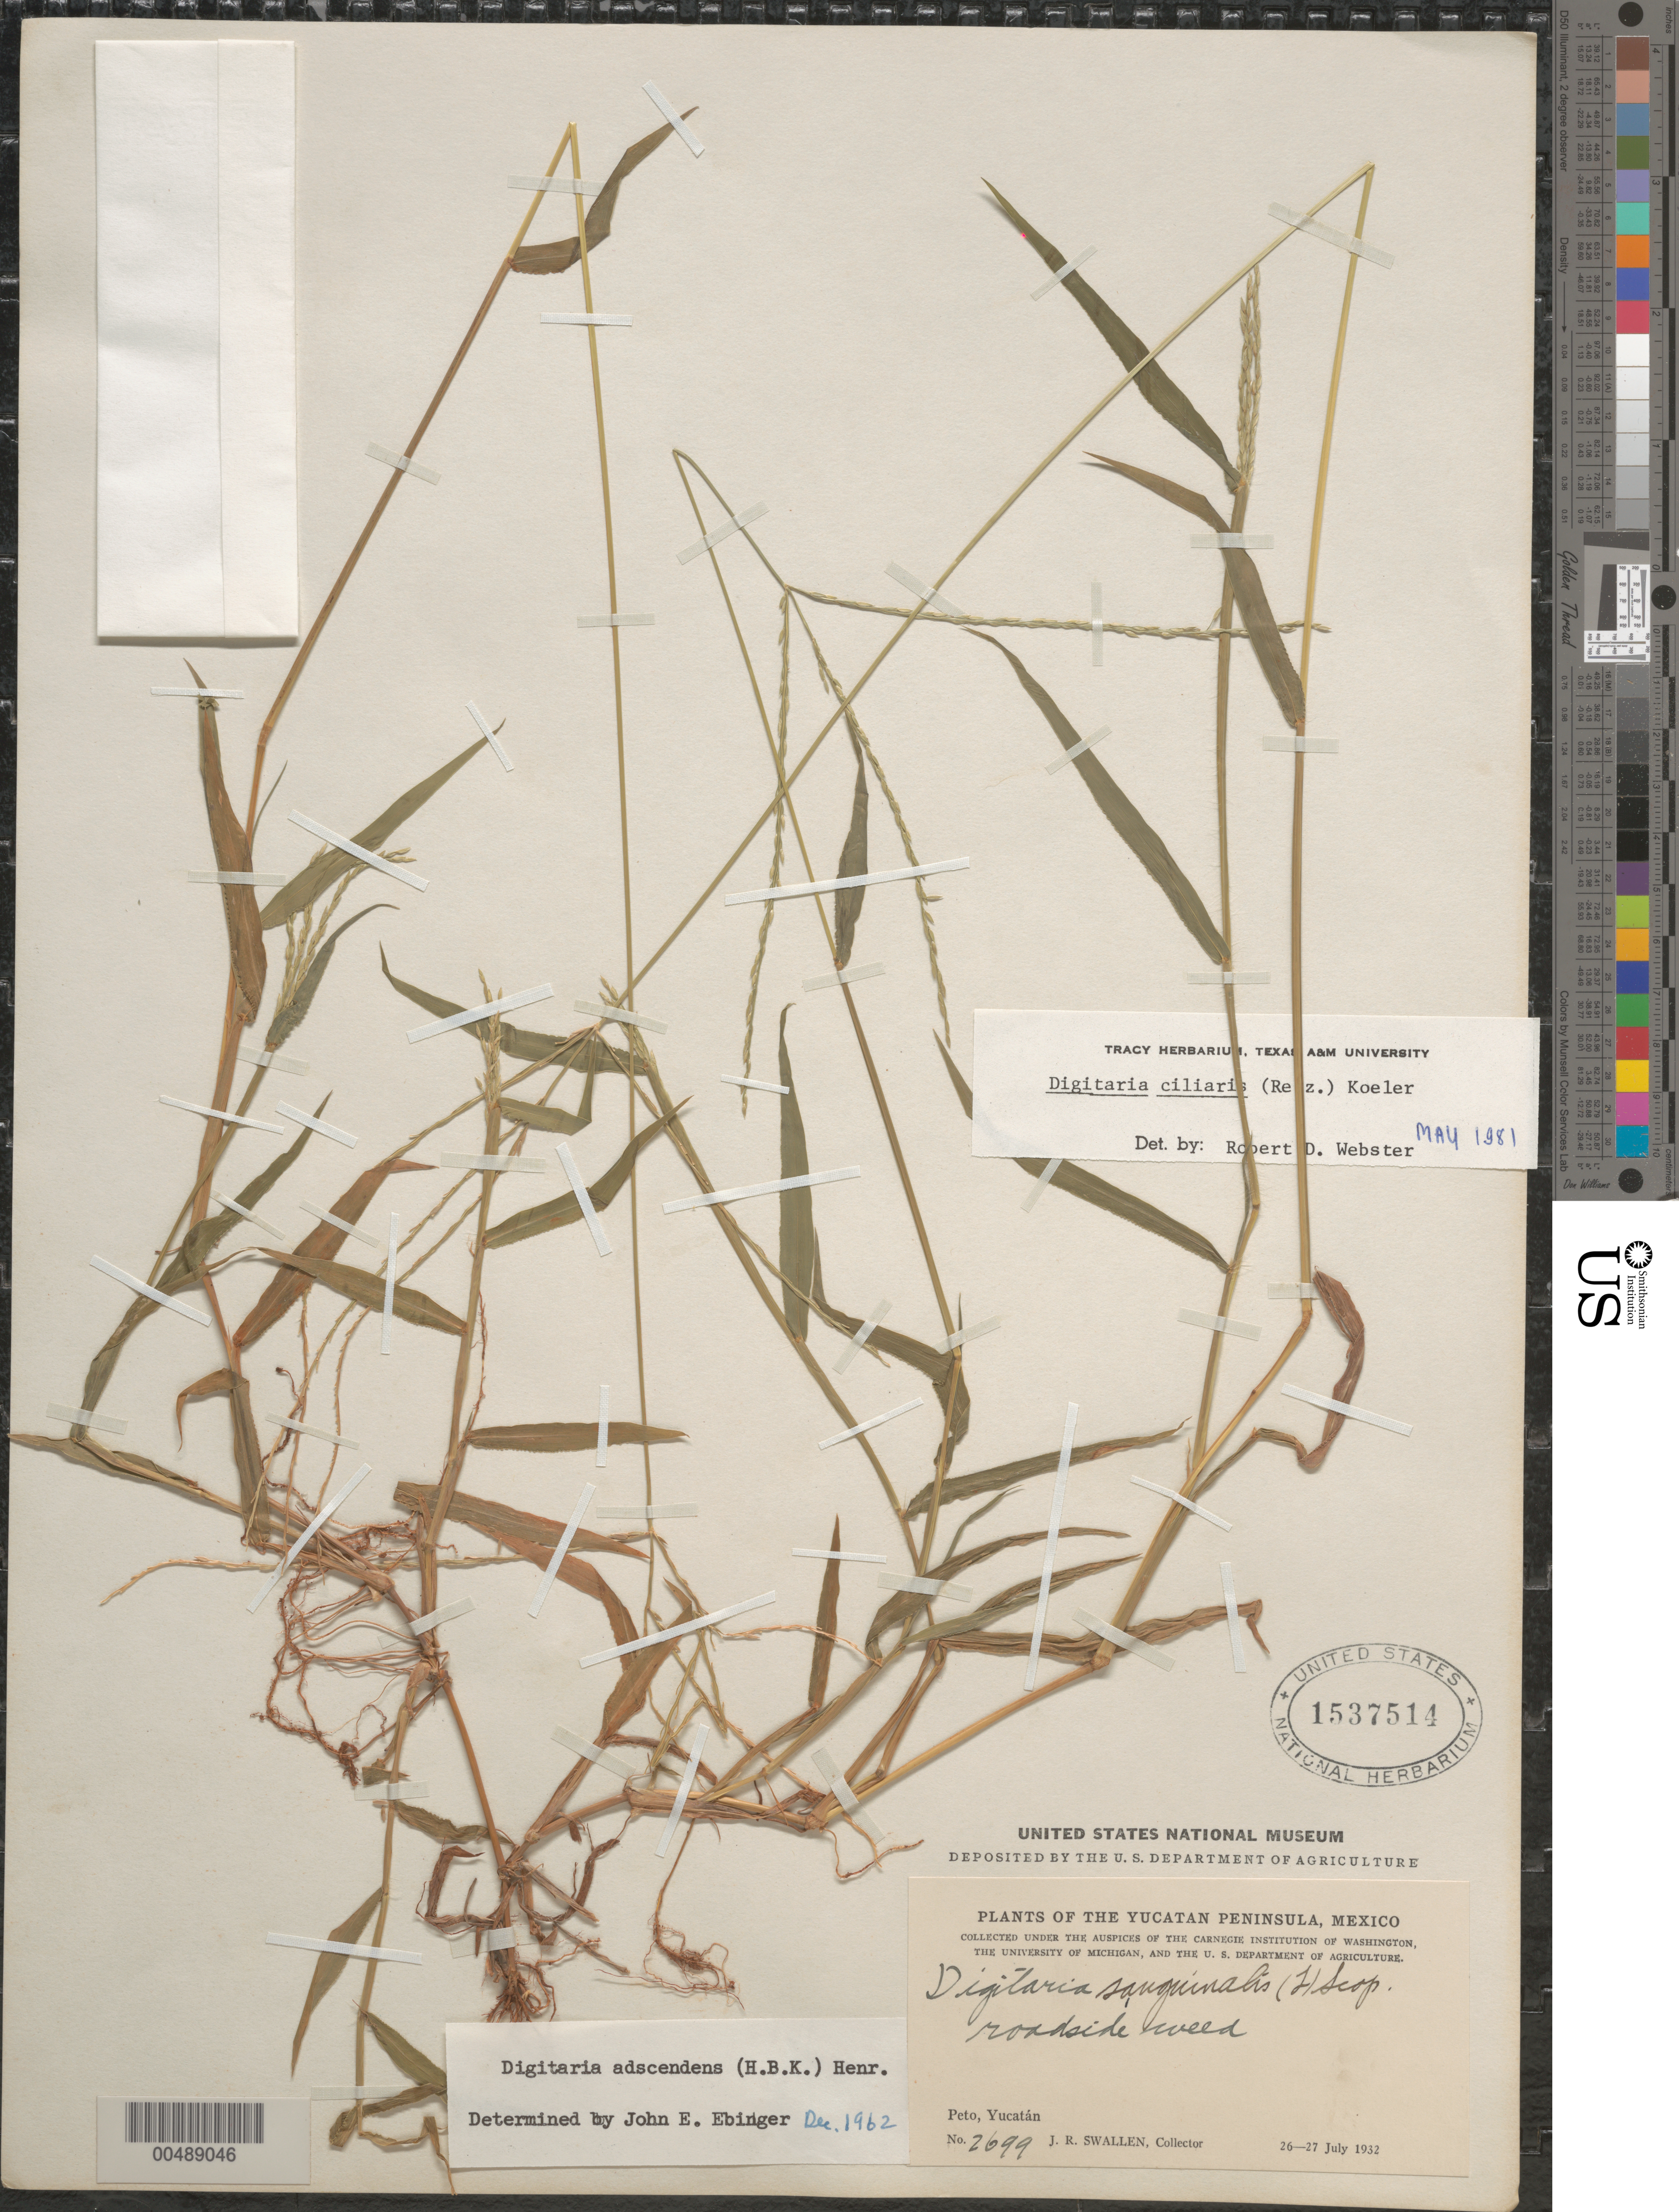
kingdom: Plantae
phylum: Tracheophyta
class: Liliopsida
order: Poales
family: Poaceae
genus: Digitaria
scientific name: Digitaria ciliaris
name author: (Retz.) Koeler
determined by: Webster, Robert D.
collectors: J. R. Swallen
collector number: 2699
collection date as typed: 26 Jul 1932 to 27 Jul 1932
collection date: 1932-07-26/1932-07-27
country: Mexico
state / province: Yucatan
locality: Peto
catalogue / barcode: US 1537514